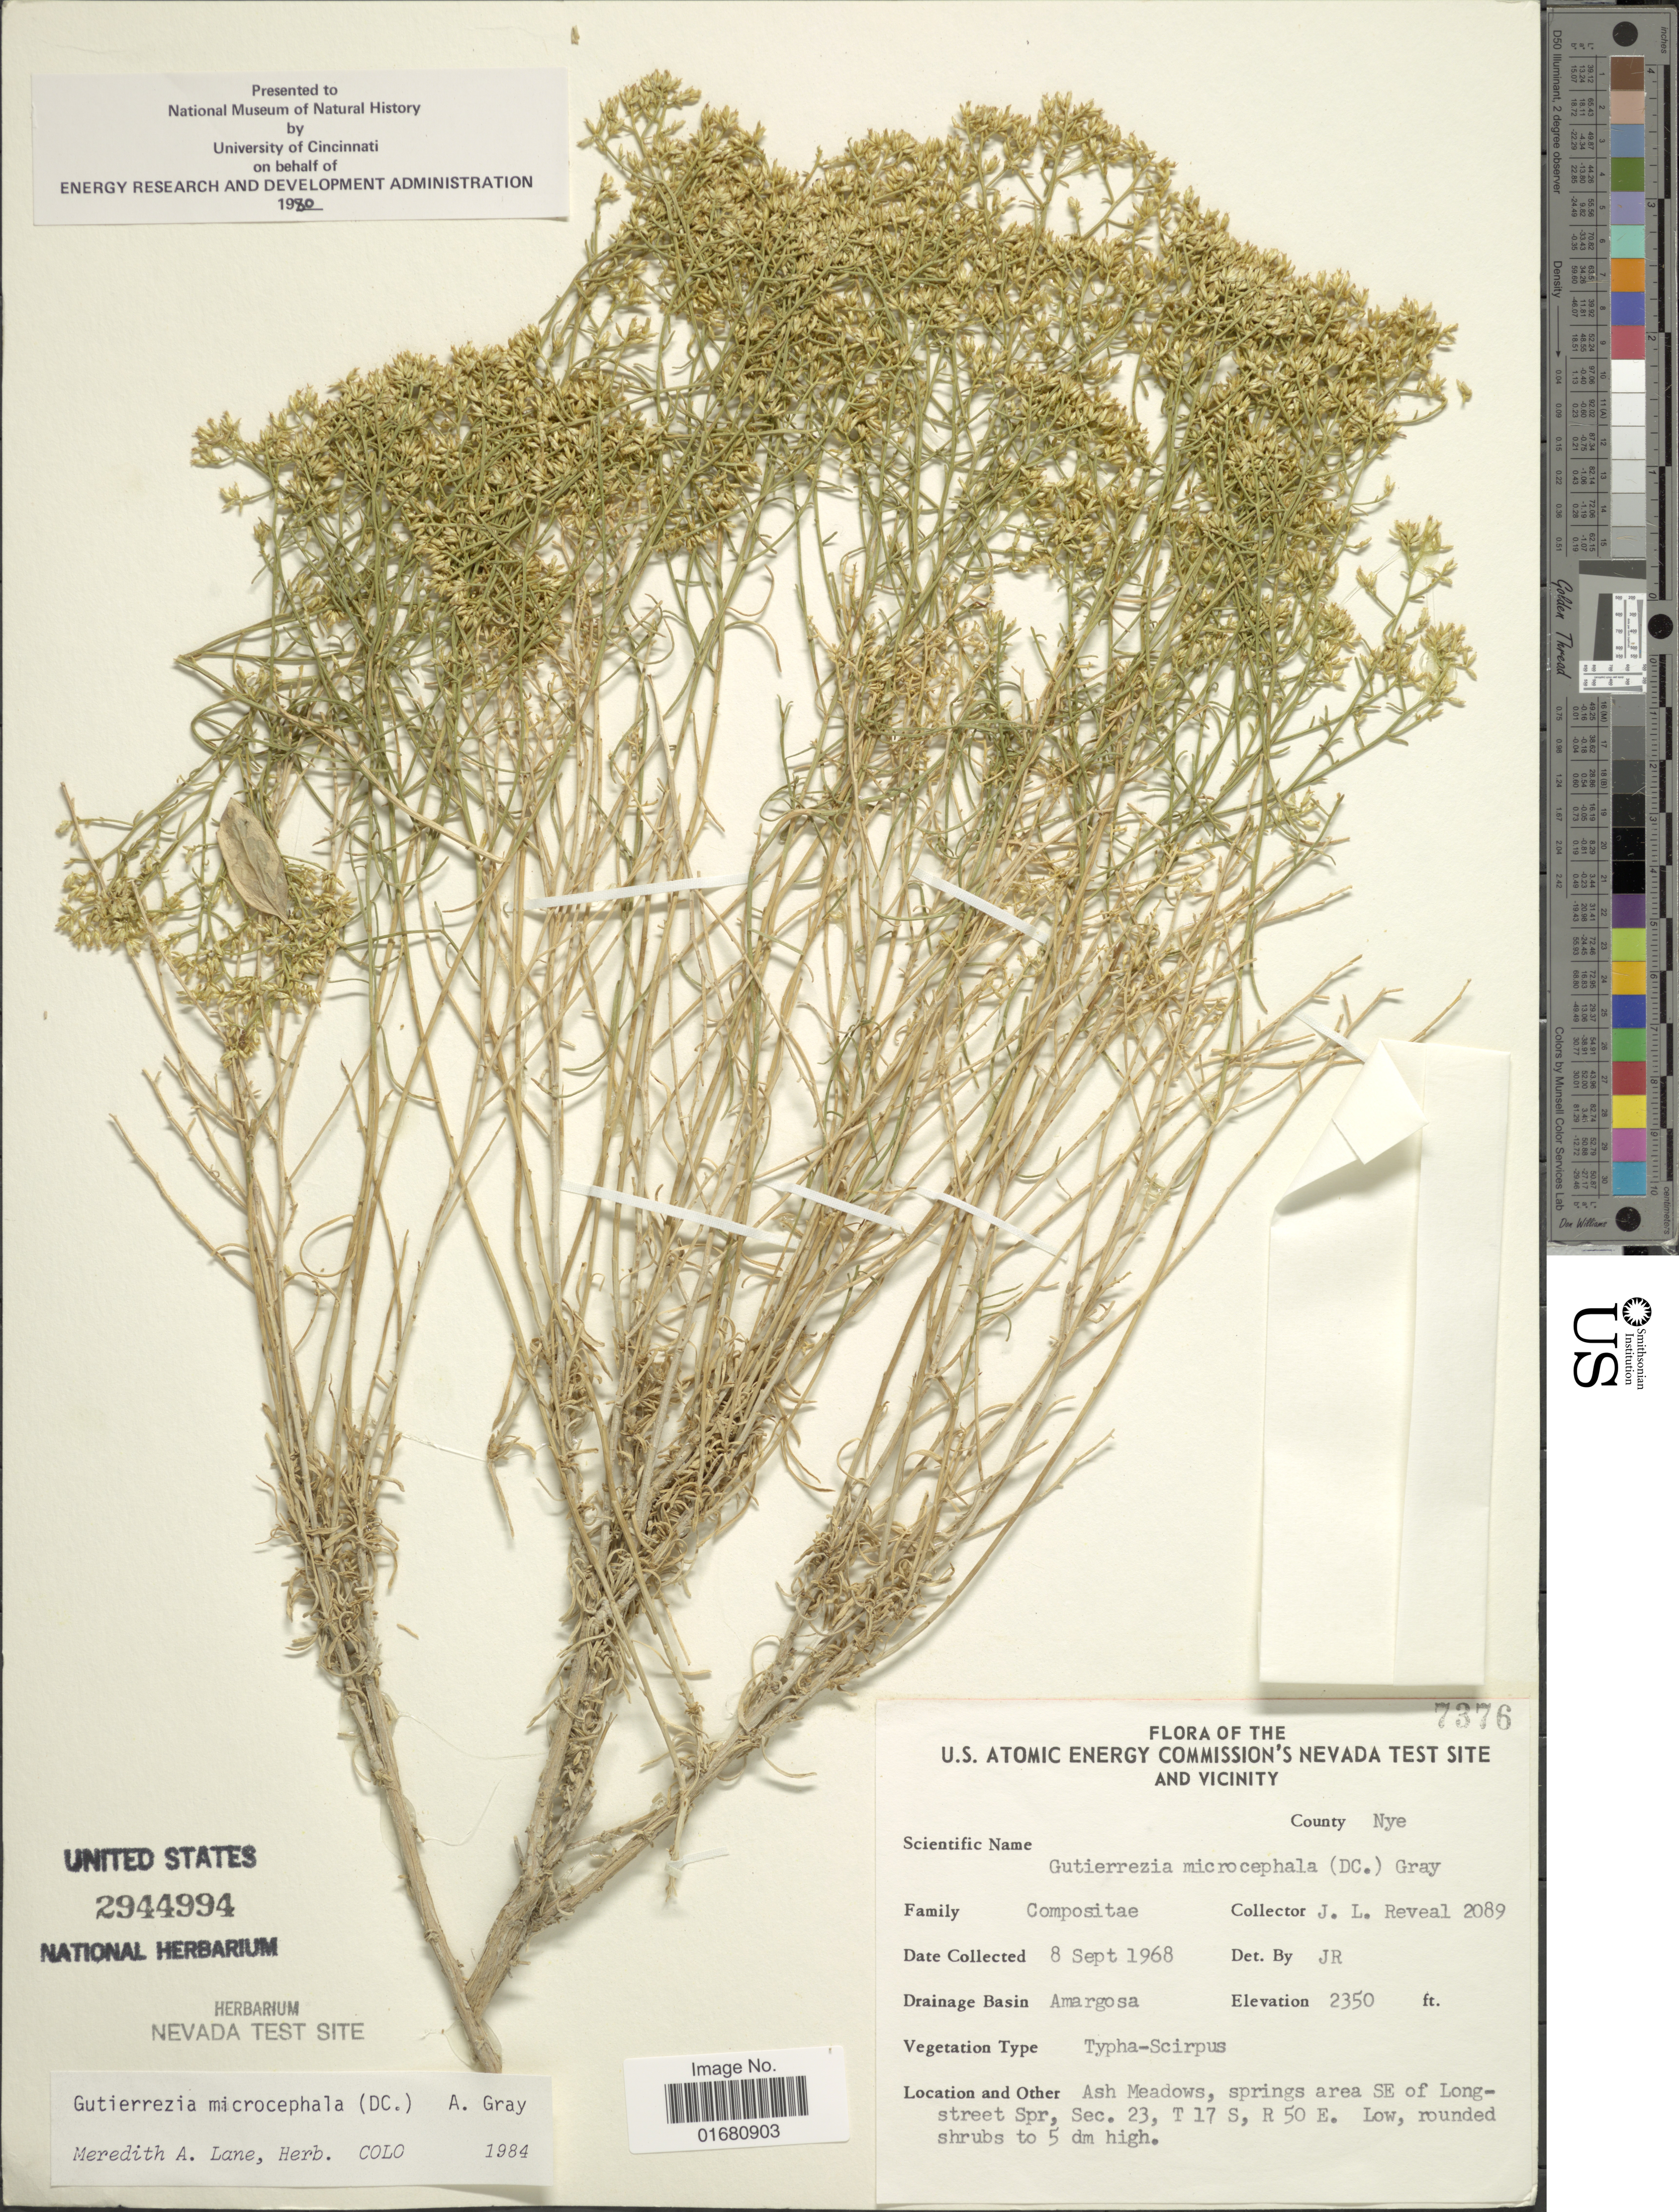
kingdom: Plantae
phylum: Tracheophyta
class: Magnoliopsida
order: Asterales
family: Asteraceae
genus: Gutierrezia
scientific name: Gutierrezia microcephala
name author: (DC.) A. Gray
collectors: J. C. Beatley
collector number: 2089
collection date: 1968-09-08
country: United States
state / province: Nevada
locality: U.S. Atomic Energy Commission's Nevada Test Site and Vicinity, Drainage Basin: Amargosa, Ash Meadows, springs area SE of Longstreet Spr, Sec 23, T 17 S, R 50 E, County Nye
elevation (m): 716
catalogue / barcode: US 2944994